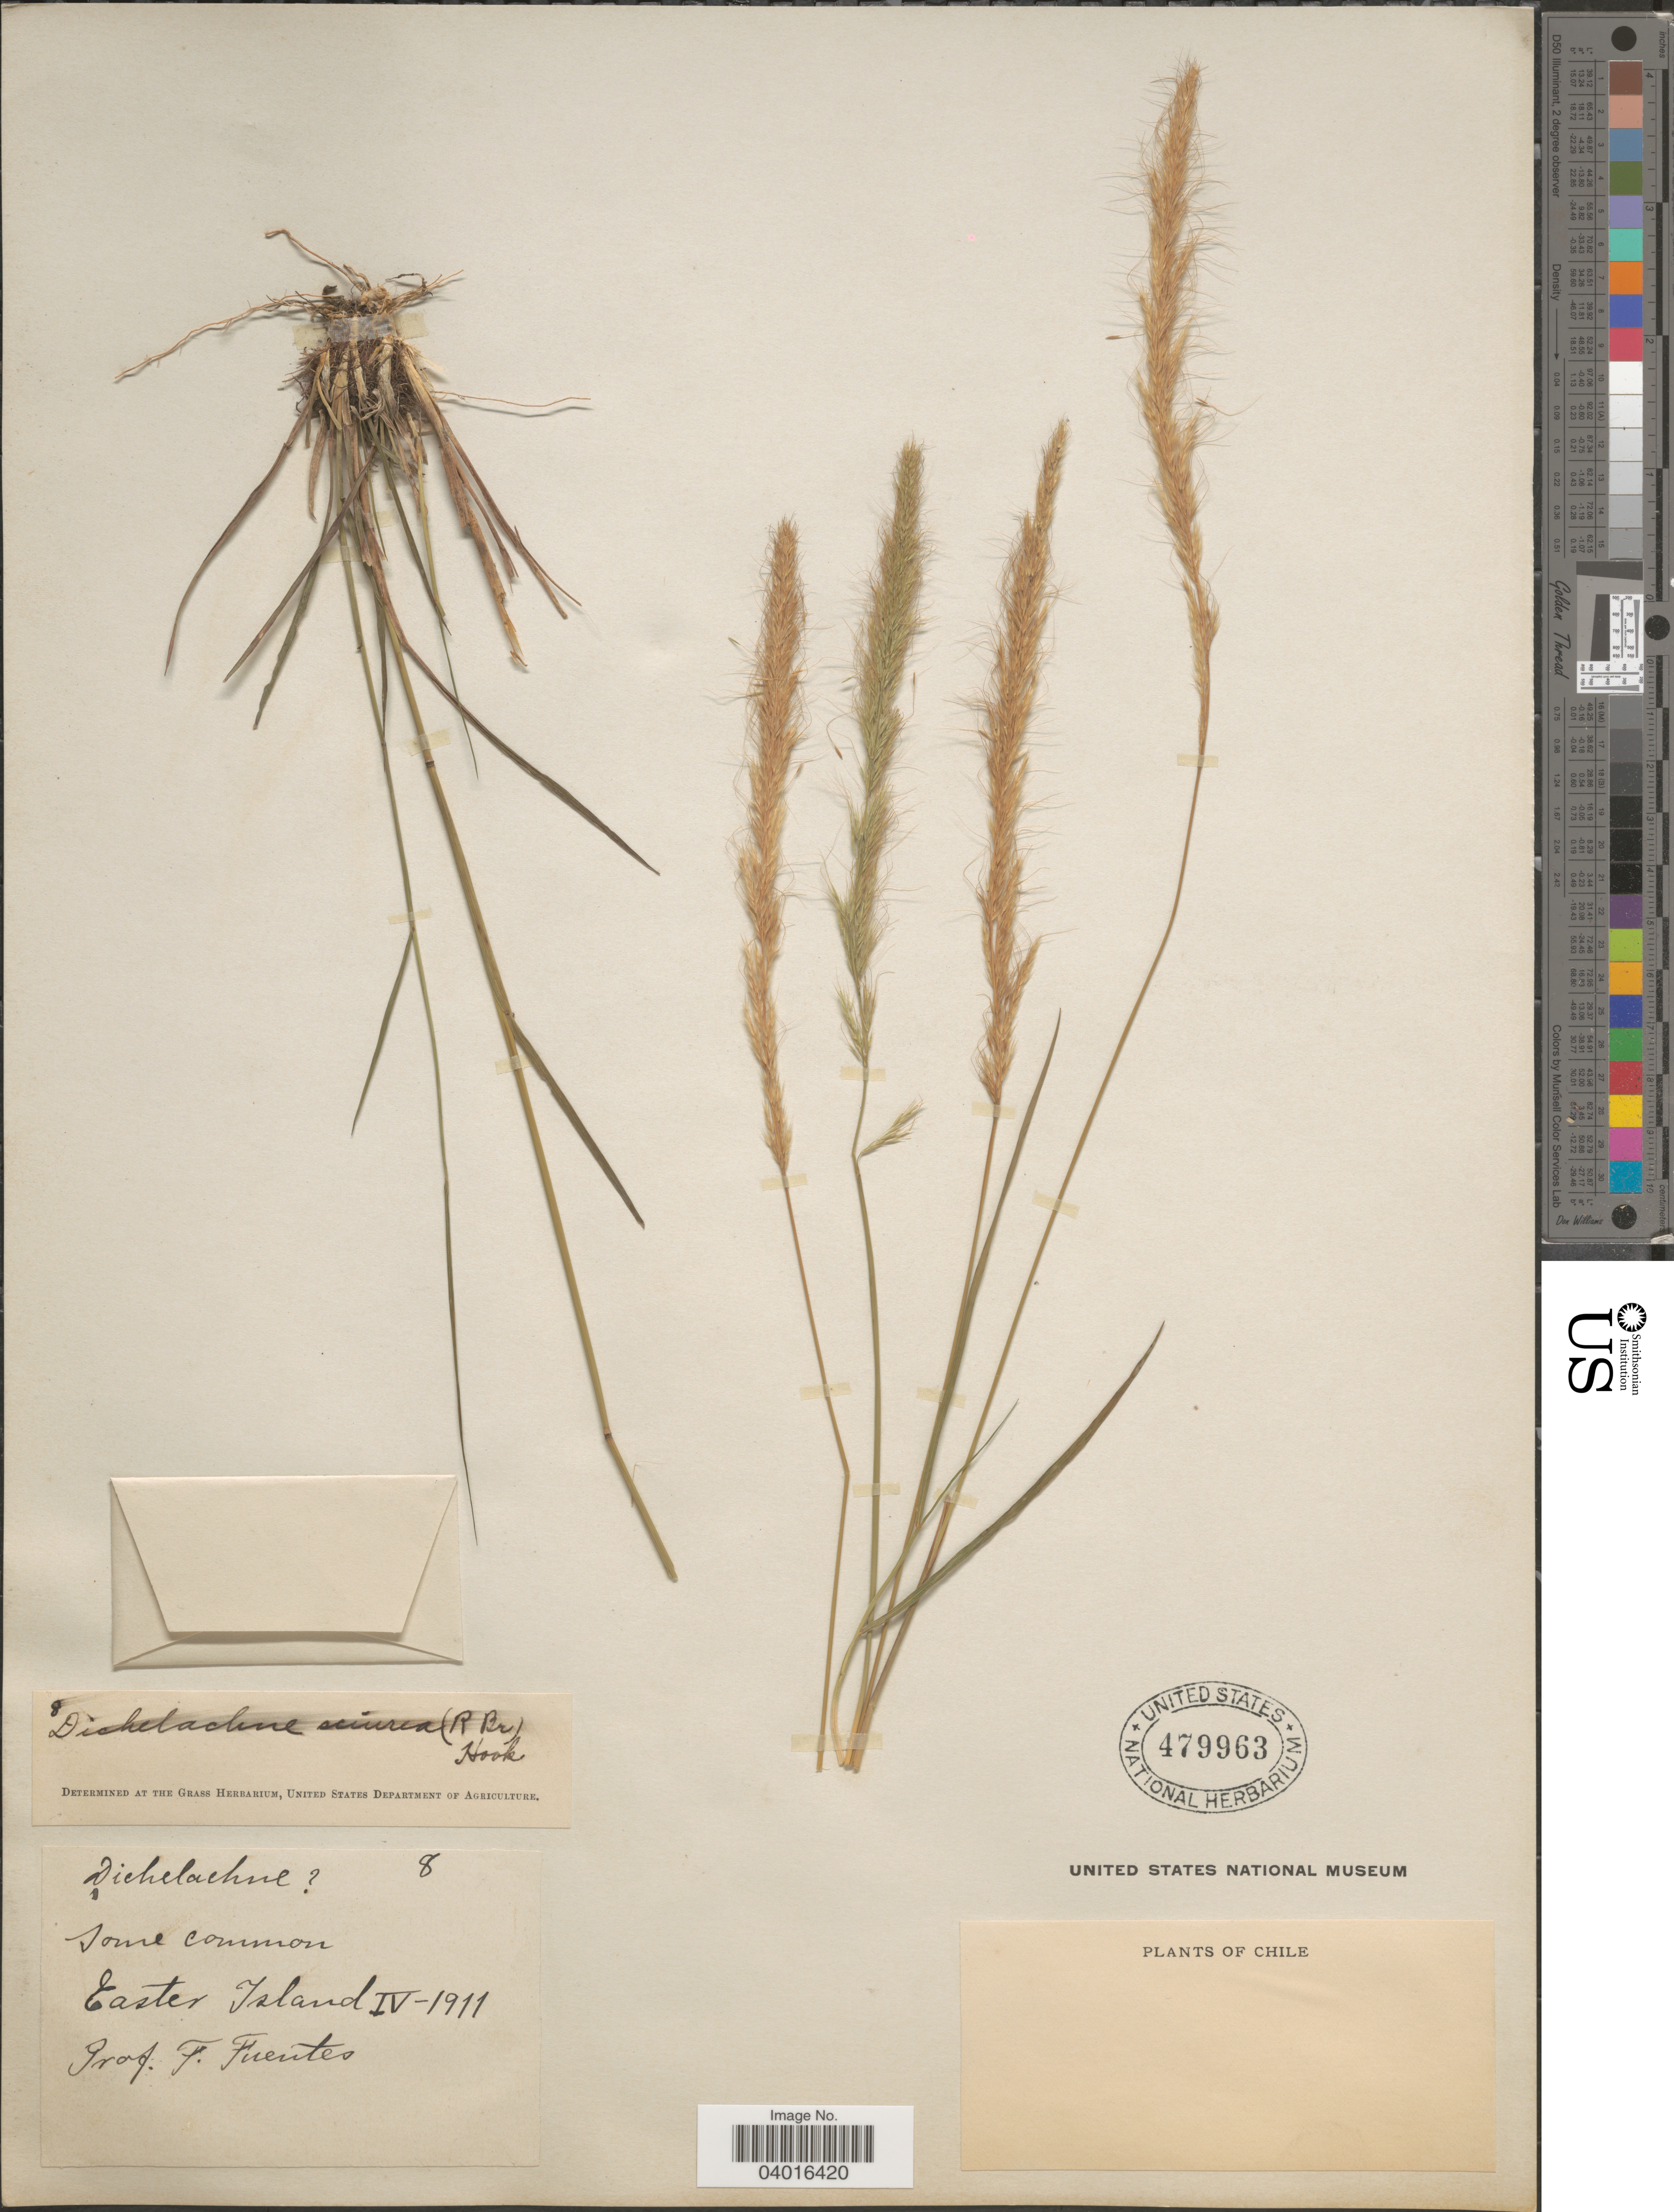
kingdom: Plantae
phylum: Tracheophyta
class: Liliopsida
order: Poales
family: Poaceae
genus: Pentapogon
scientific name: Pentapogon micranthus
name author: (Cav.) P.M. Peterson et al.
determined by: Wagner, W. L., (BOT), Smithsonian Institution - National Museum of Natural History (UNITED STATES)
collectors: F. Fuentes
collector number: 8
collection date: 1911-04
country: Chile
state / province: Valparaíso (V)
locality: Easter Island.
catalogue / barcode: US 479963